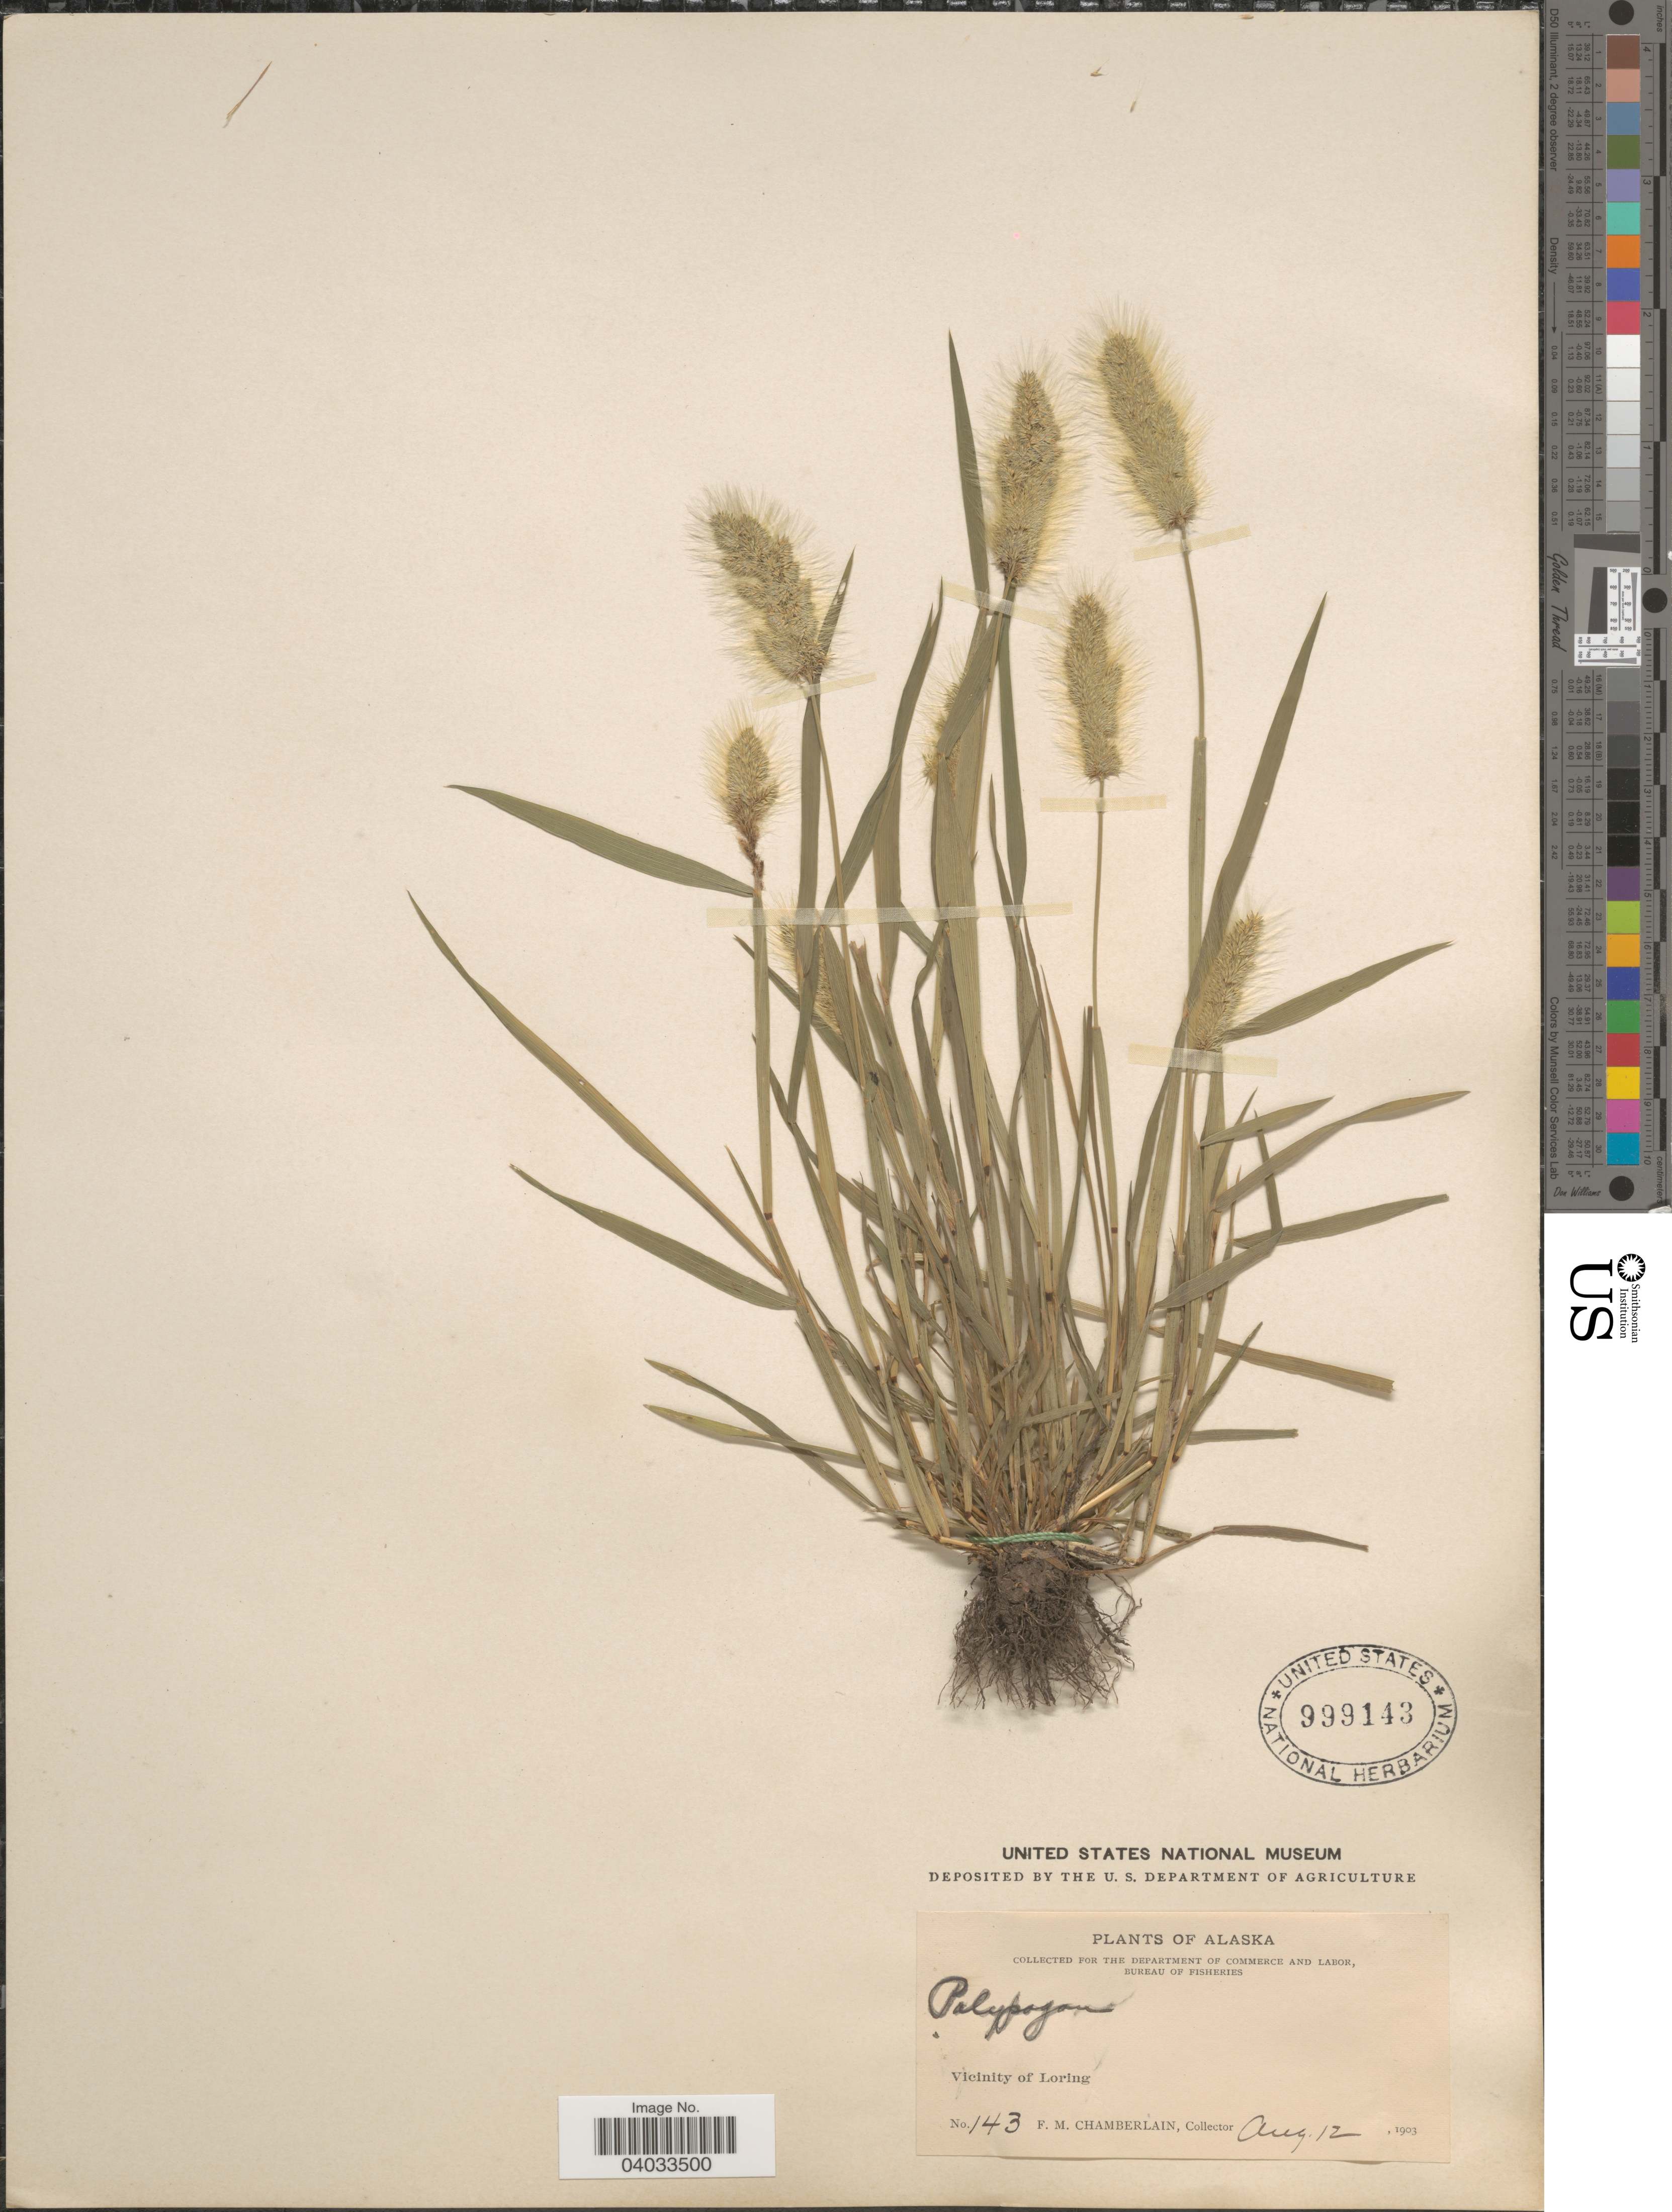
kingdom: Plantae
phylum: Tracheophyta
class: Liliopsida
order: Poales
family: Poaceae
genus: Polypogon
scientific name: Polypogon monspeliensis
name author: (L.) Desf.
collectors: F. Chamberlain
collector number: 143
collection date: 1903-08-12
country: United States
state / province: Alaska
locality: Vicinity of Loring.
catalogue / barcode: US 999143